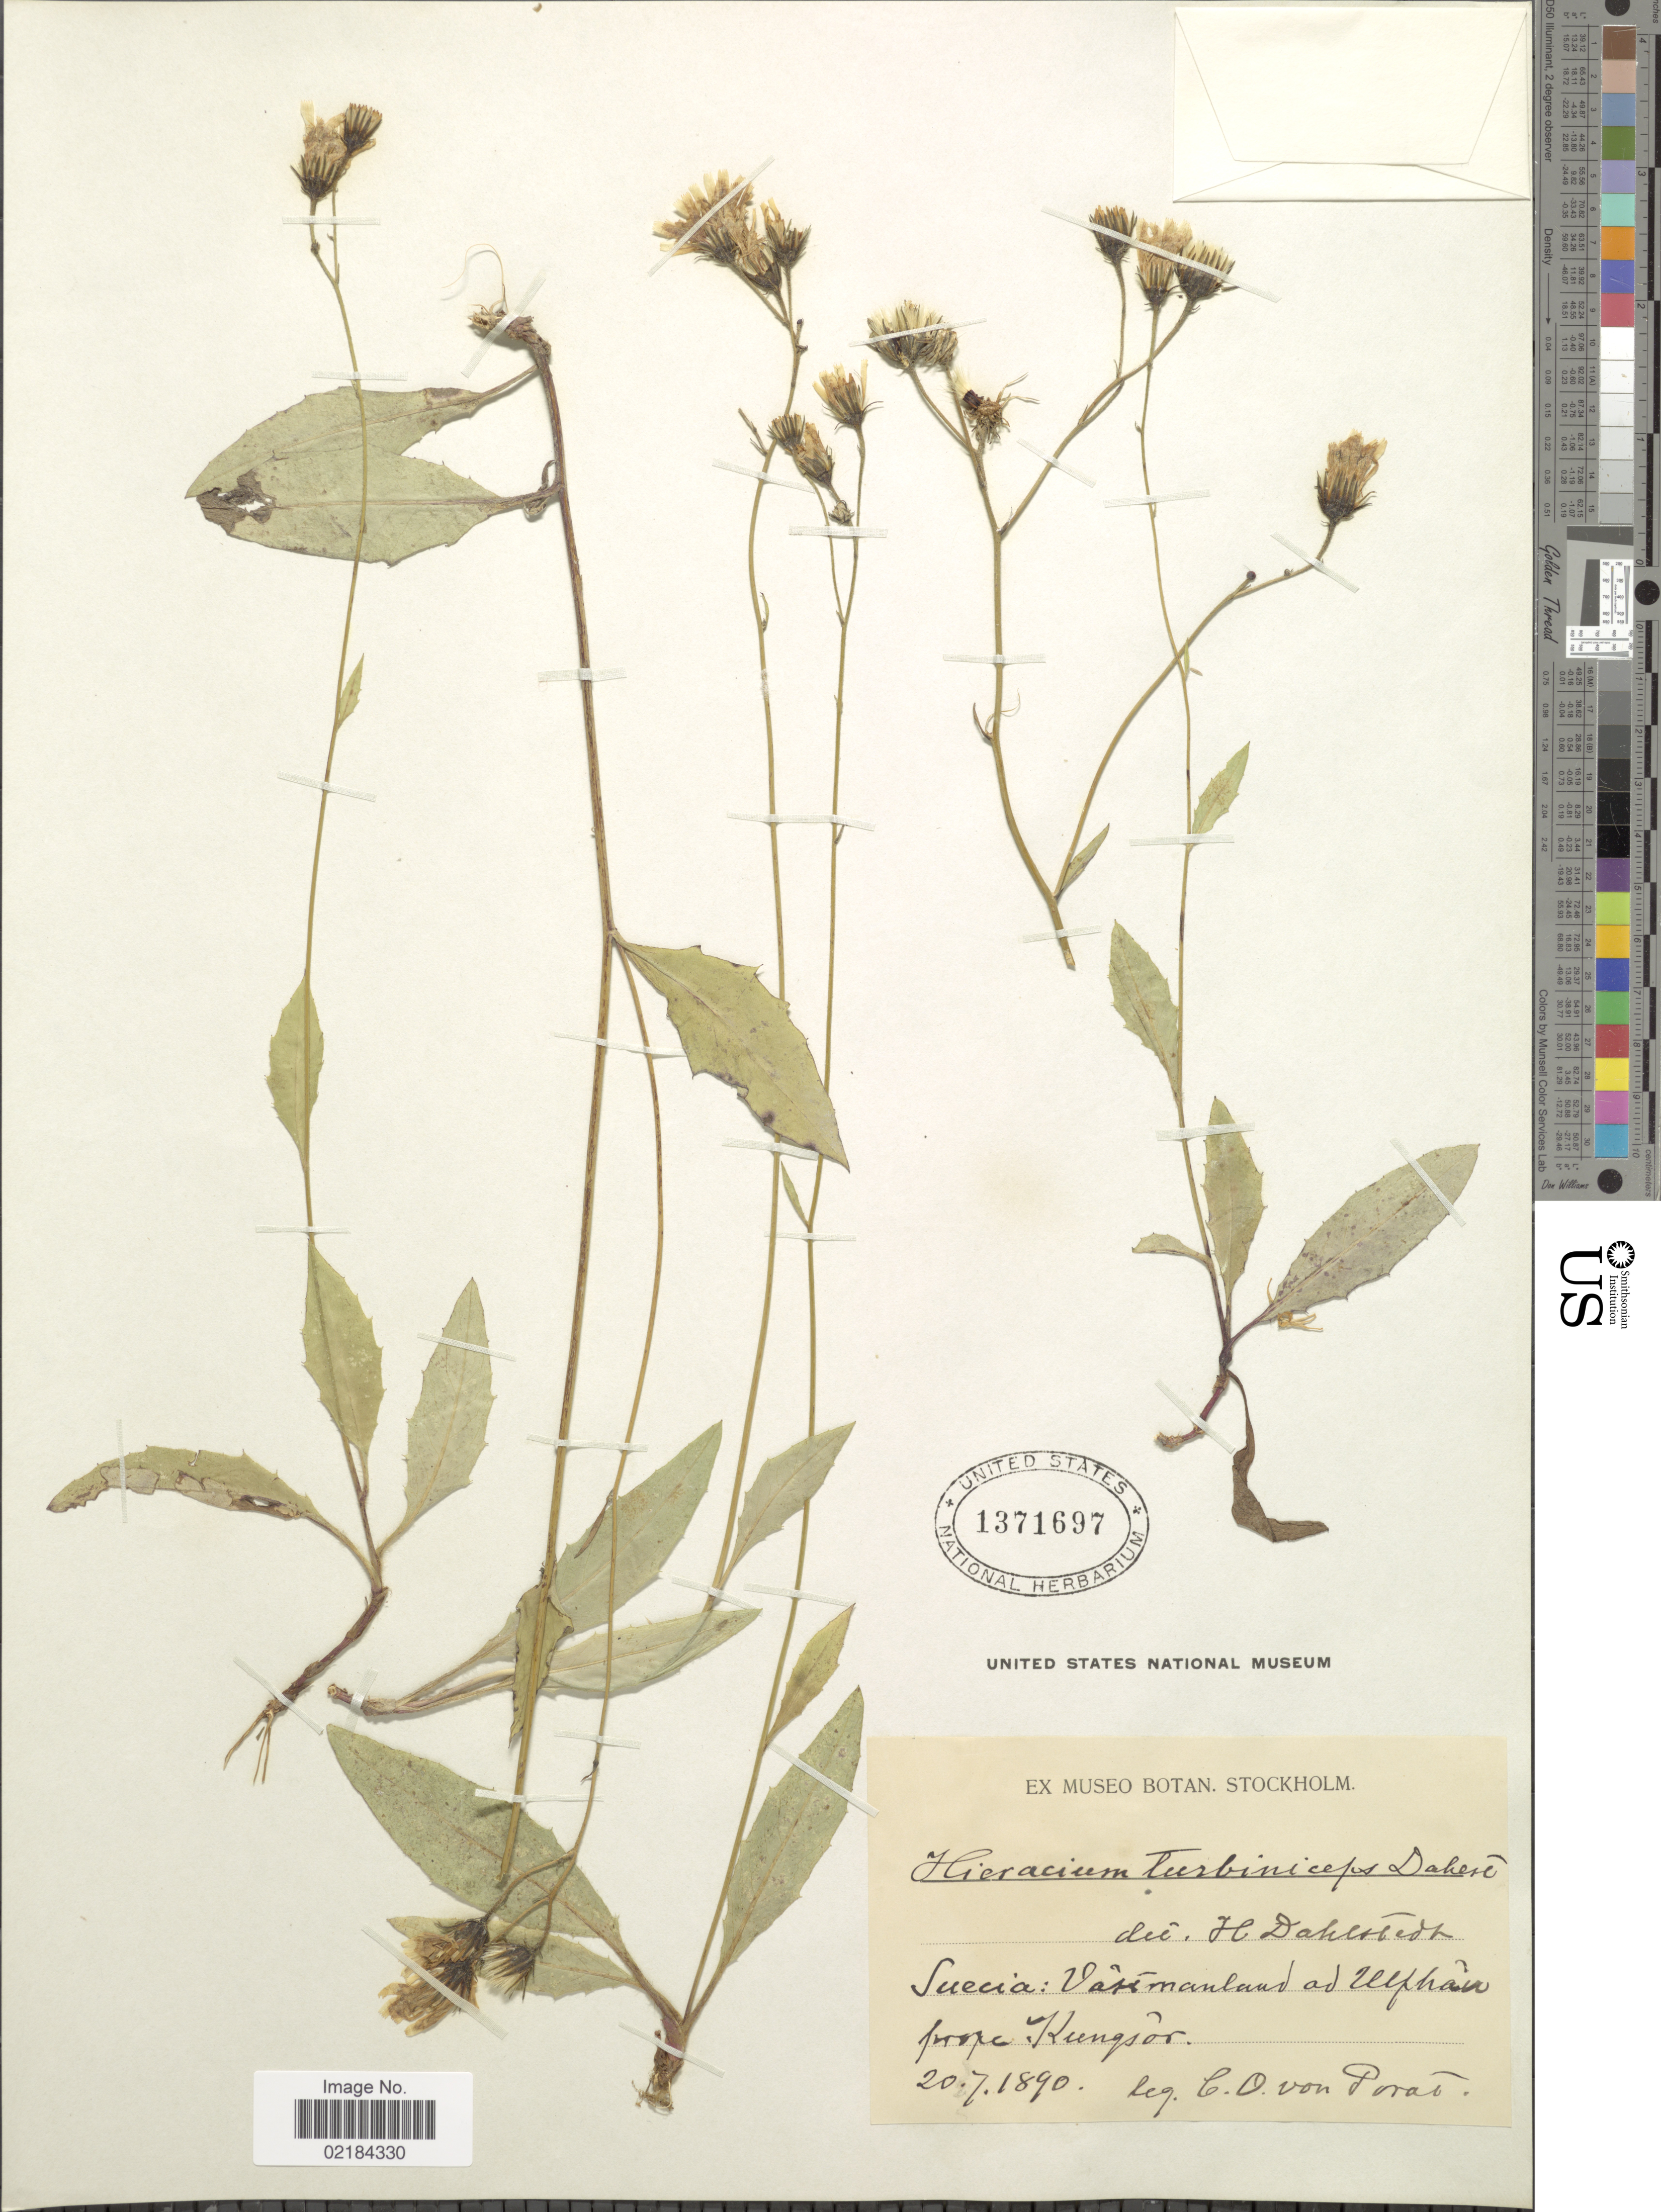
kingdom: Plantae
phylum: Tracheophyta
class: Magnoliopsida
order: Asterales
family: Asteraceae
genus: Hieracium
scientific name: Hieracium turbiniceps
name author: Dahlst.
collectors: C. Porat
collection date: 1890-07-20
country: Sweden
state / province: Vastmanland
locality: Suecia: Vastmanland ad Ulfhan [interpreted] prope Kungsör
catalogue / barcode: US 1371697